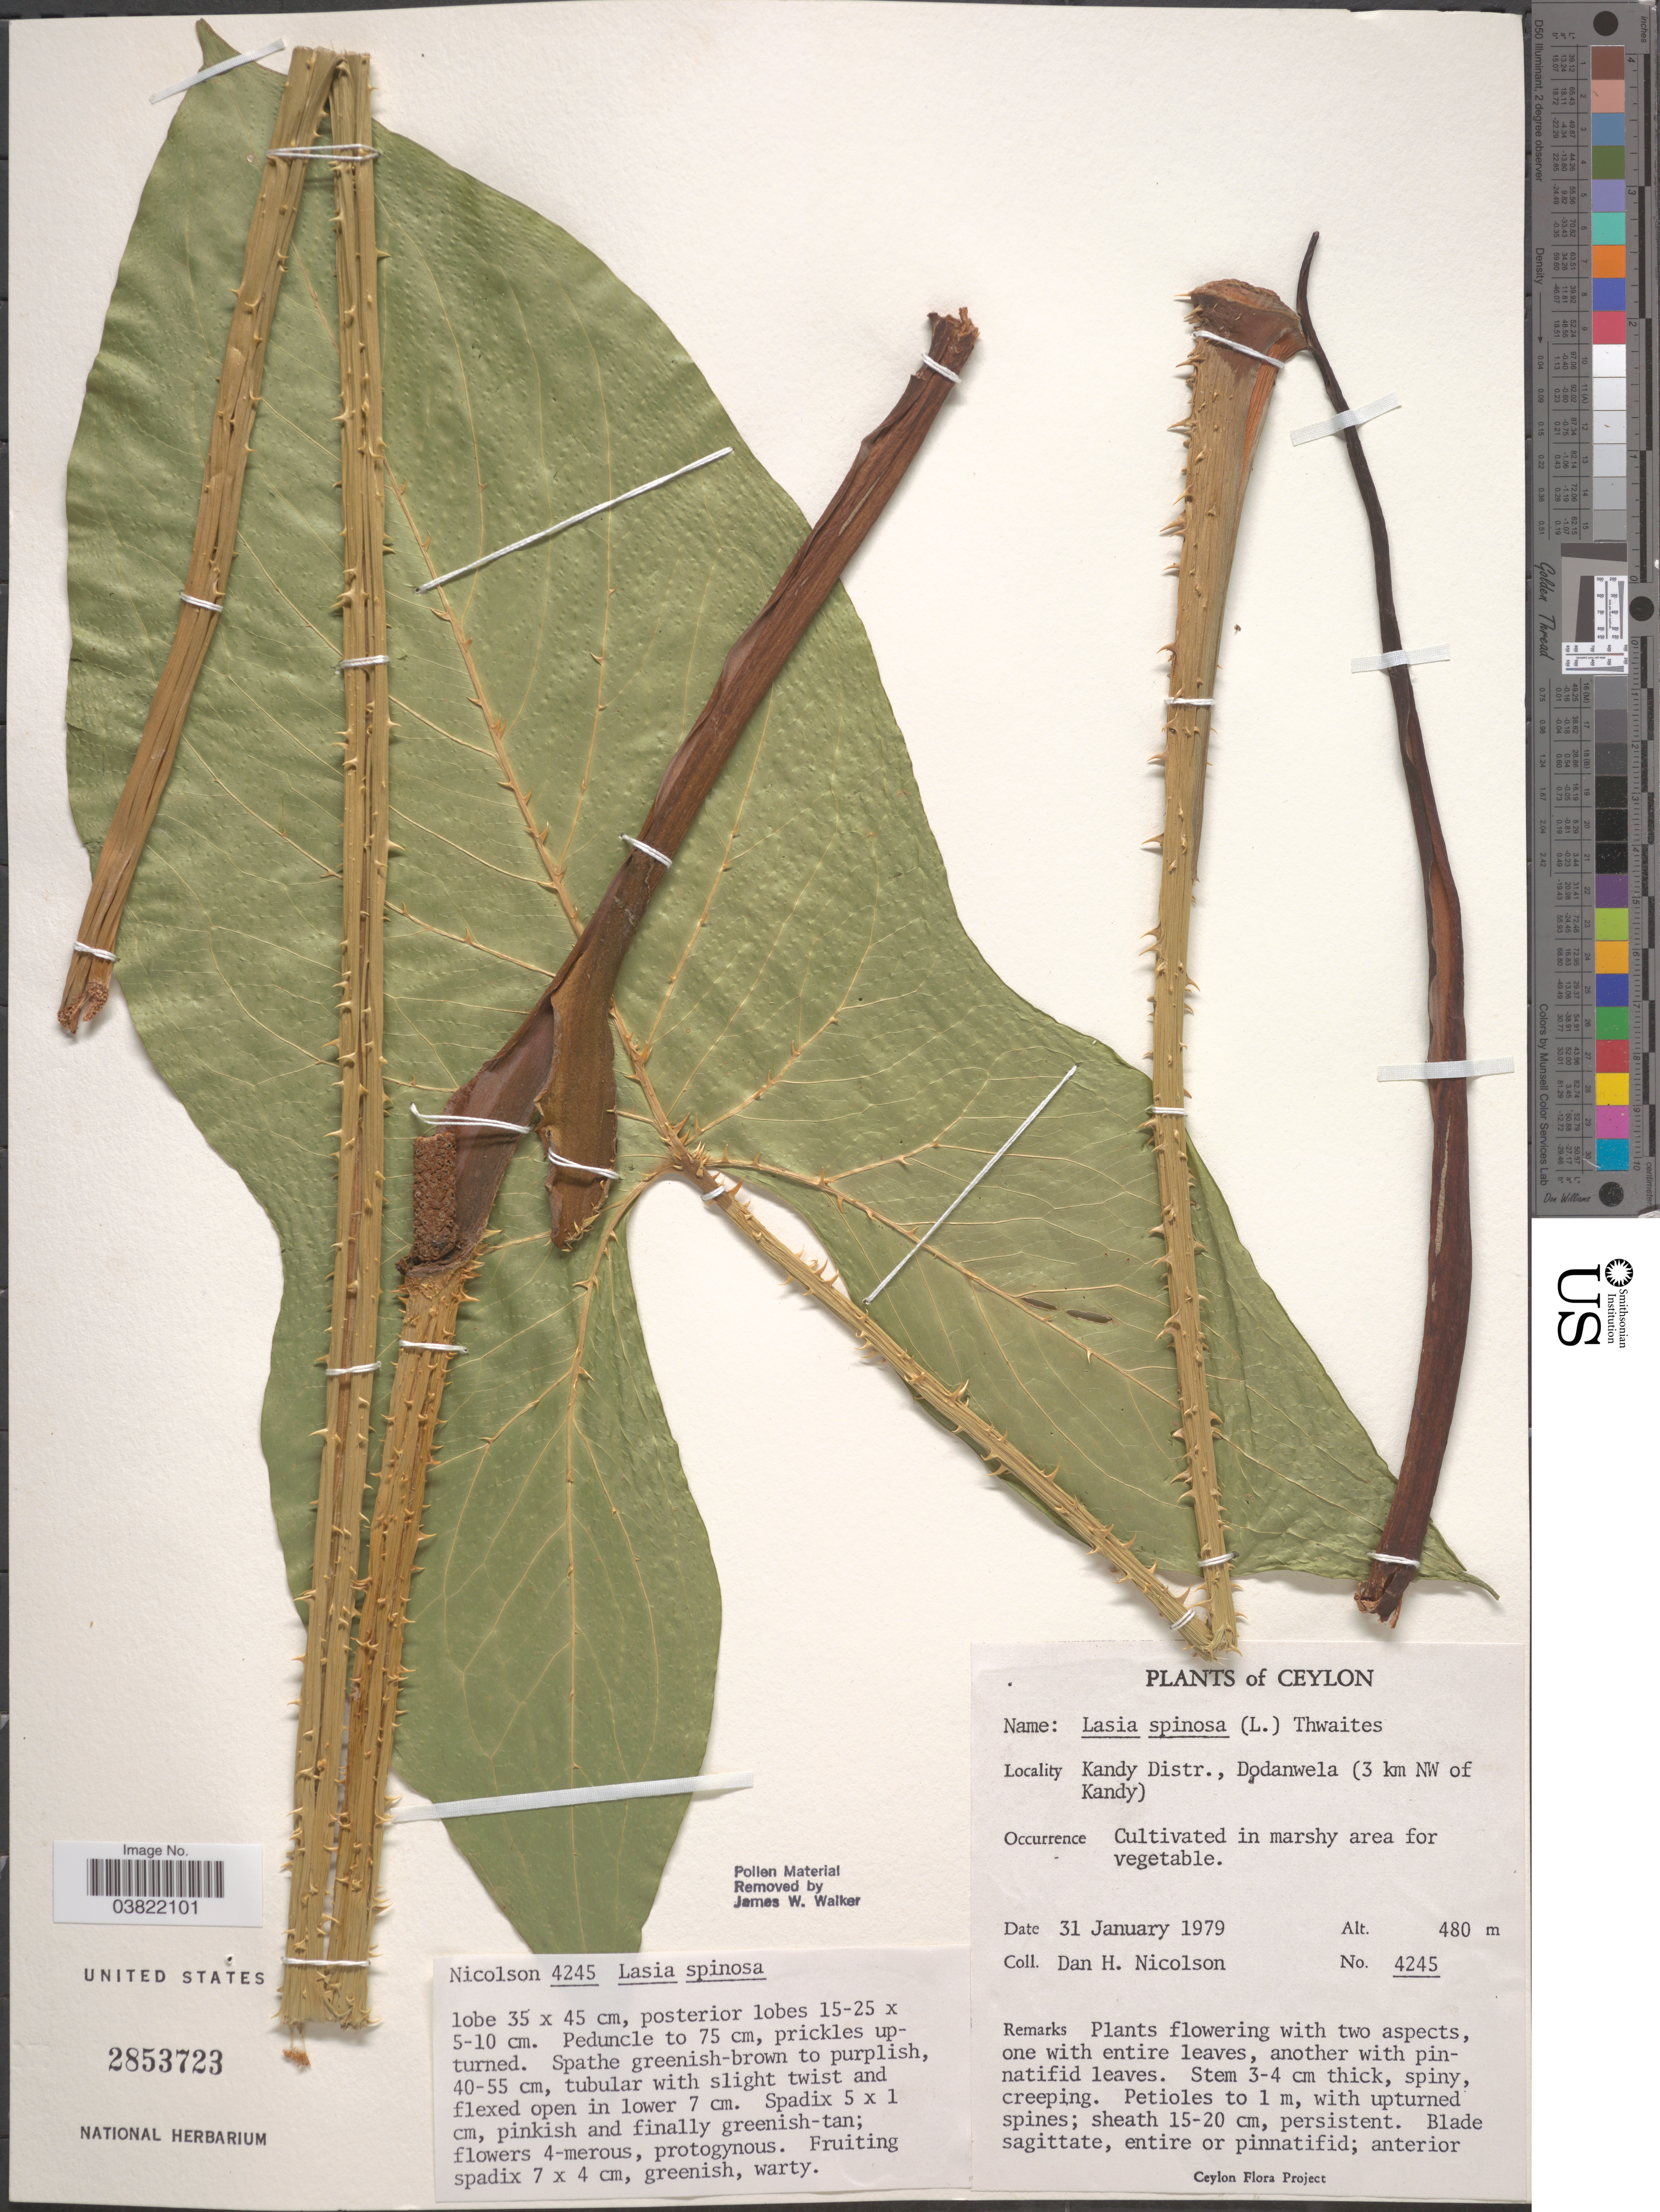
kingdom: Plantae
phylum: Tracheophyta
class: Liliopsida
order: Alismatales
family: Araceae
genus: Lasia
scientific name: Lasia spinosa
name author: (L.) Thwaites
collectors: D. H. Nicolson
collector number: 4245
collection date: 1979-01-31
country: Sri Lanka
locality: Ceylon. Kandy Distr., Dodanwela (3 km NW of Kandy). In marshy area for vegetable.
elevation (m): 480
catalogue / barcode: US 2853723